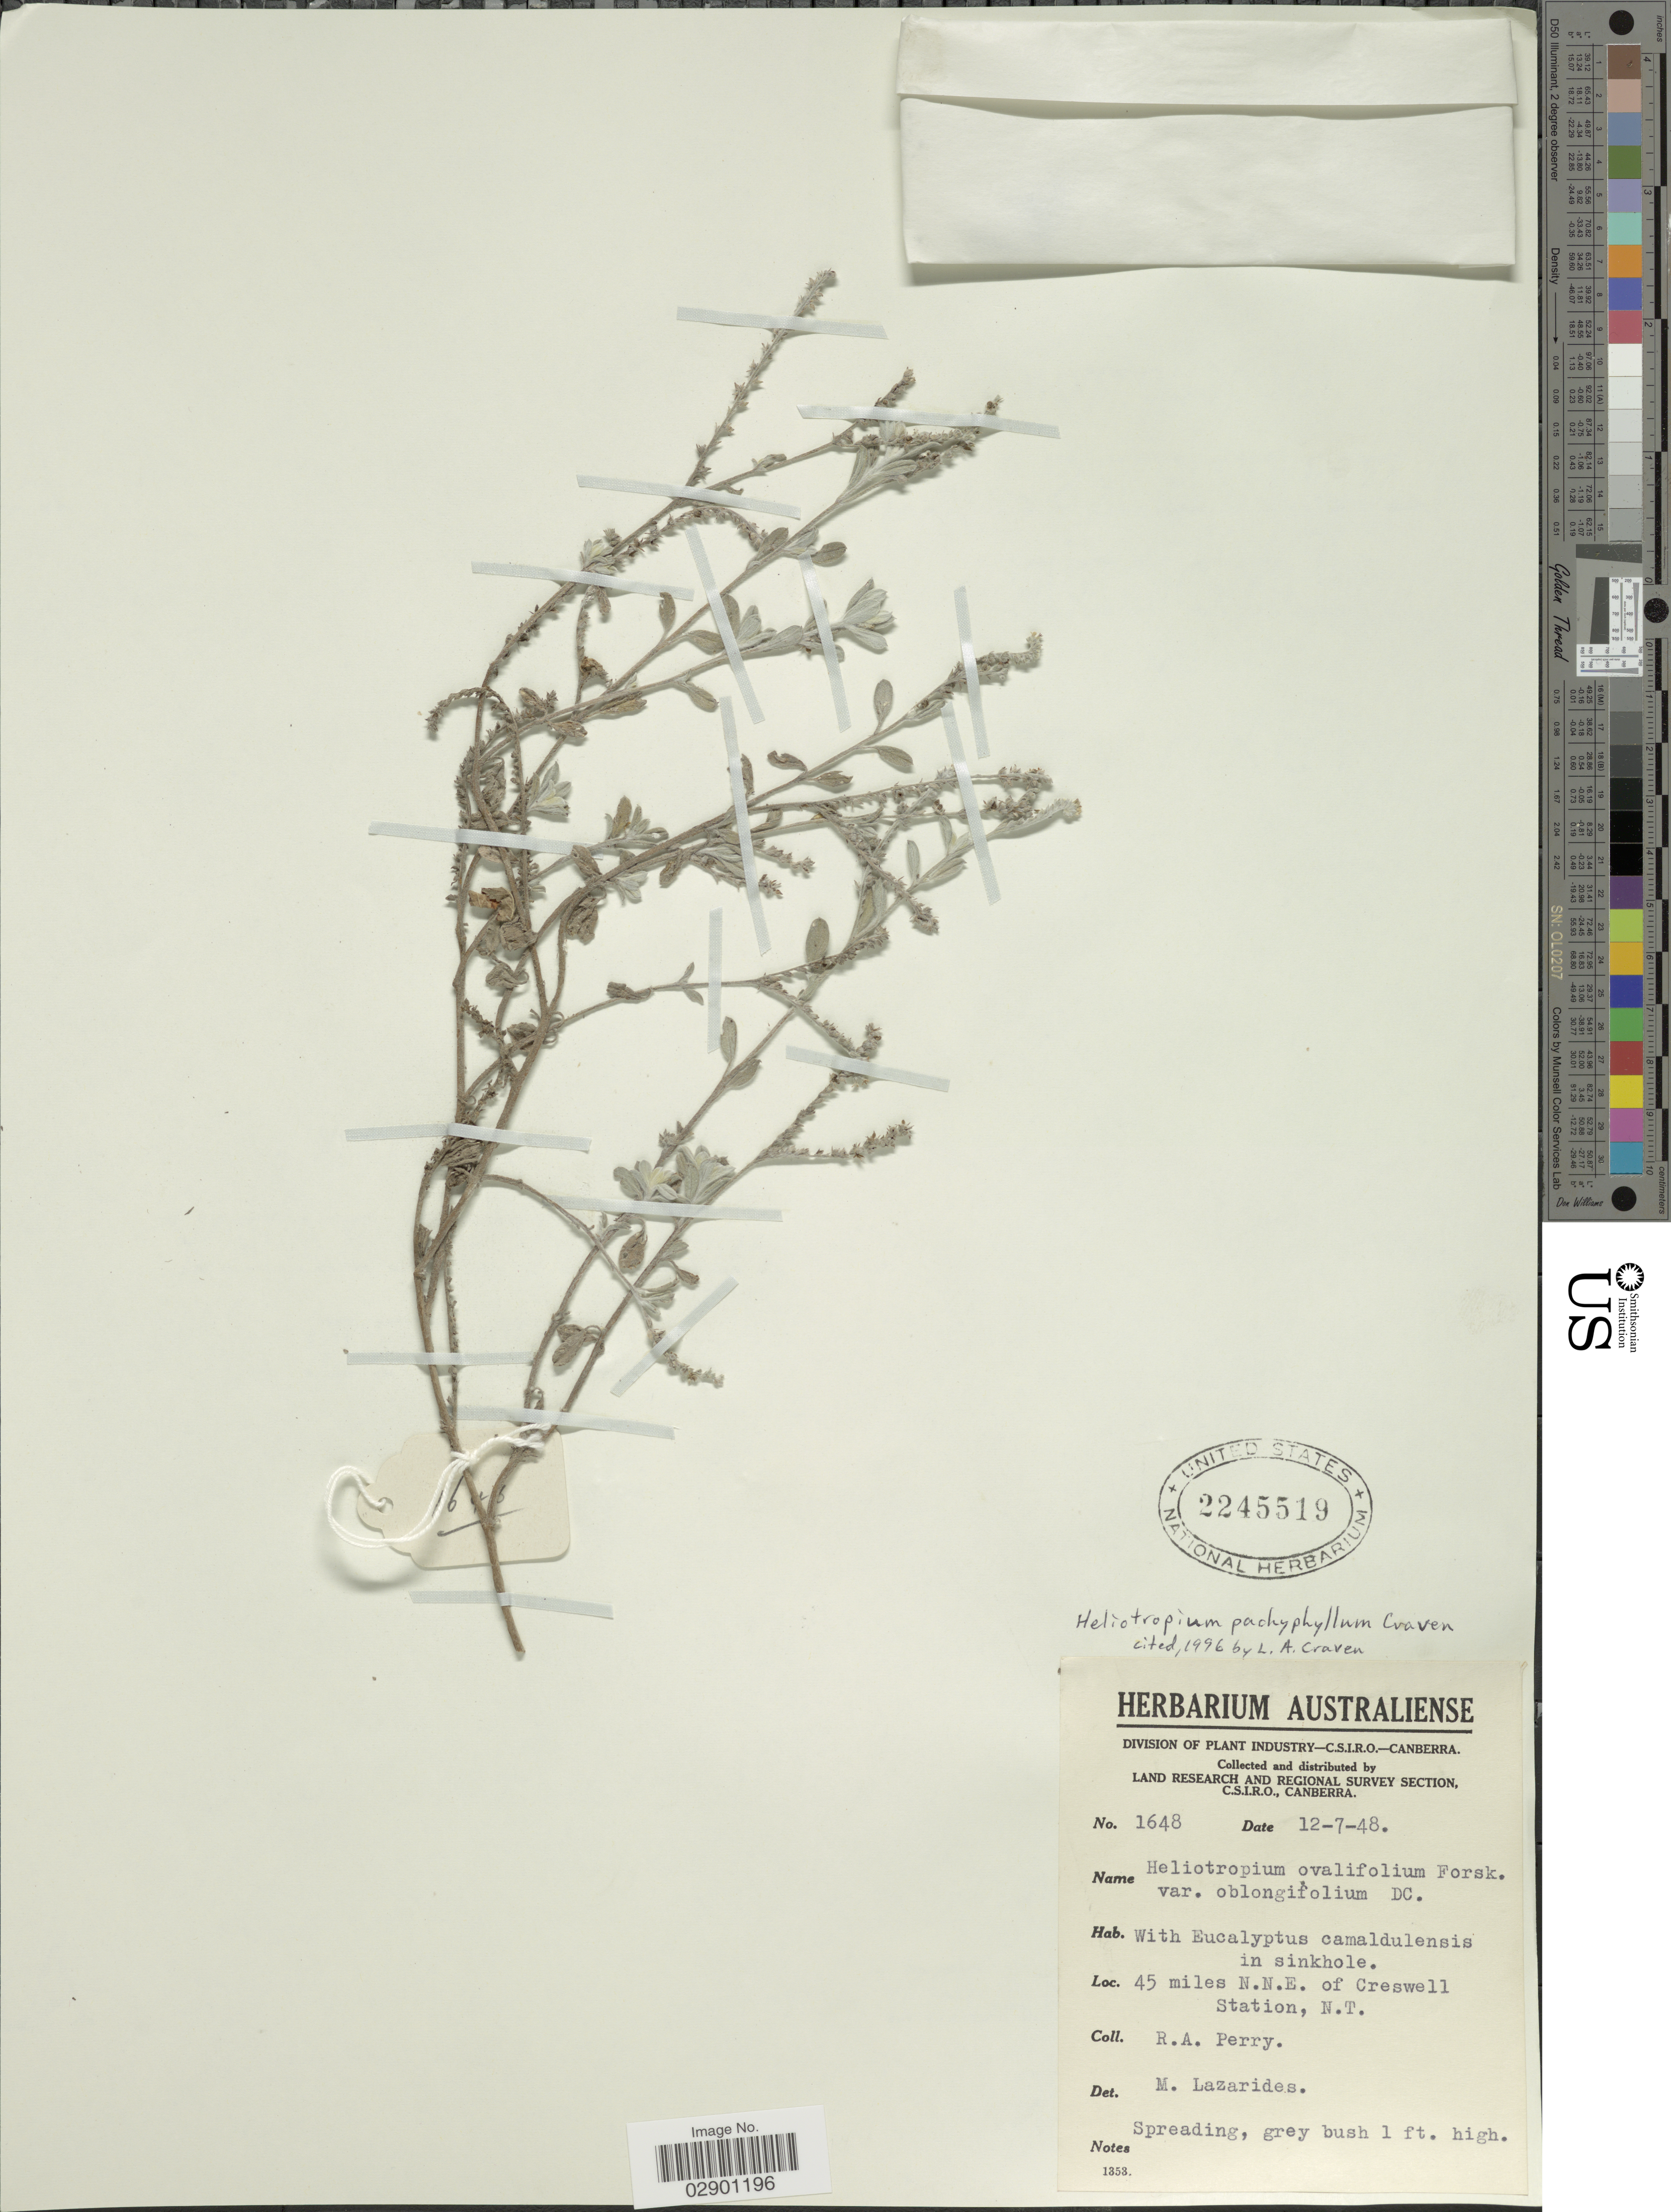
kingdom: Plantae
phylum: Tracheophyta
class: Magnoliopsida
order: Boraginales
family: Heliotropiaceae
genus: Heliotropium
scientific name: Heliotropium pachyphyllum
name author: Craven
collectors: Perry, R. A.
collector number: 1648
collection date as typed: Transcribed d/m/y: 12/7/48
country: Australia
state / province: Northern Territory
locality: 45 miles N.N.E. of Creswell Station, N.T.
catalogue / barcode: US 2245519